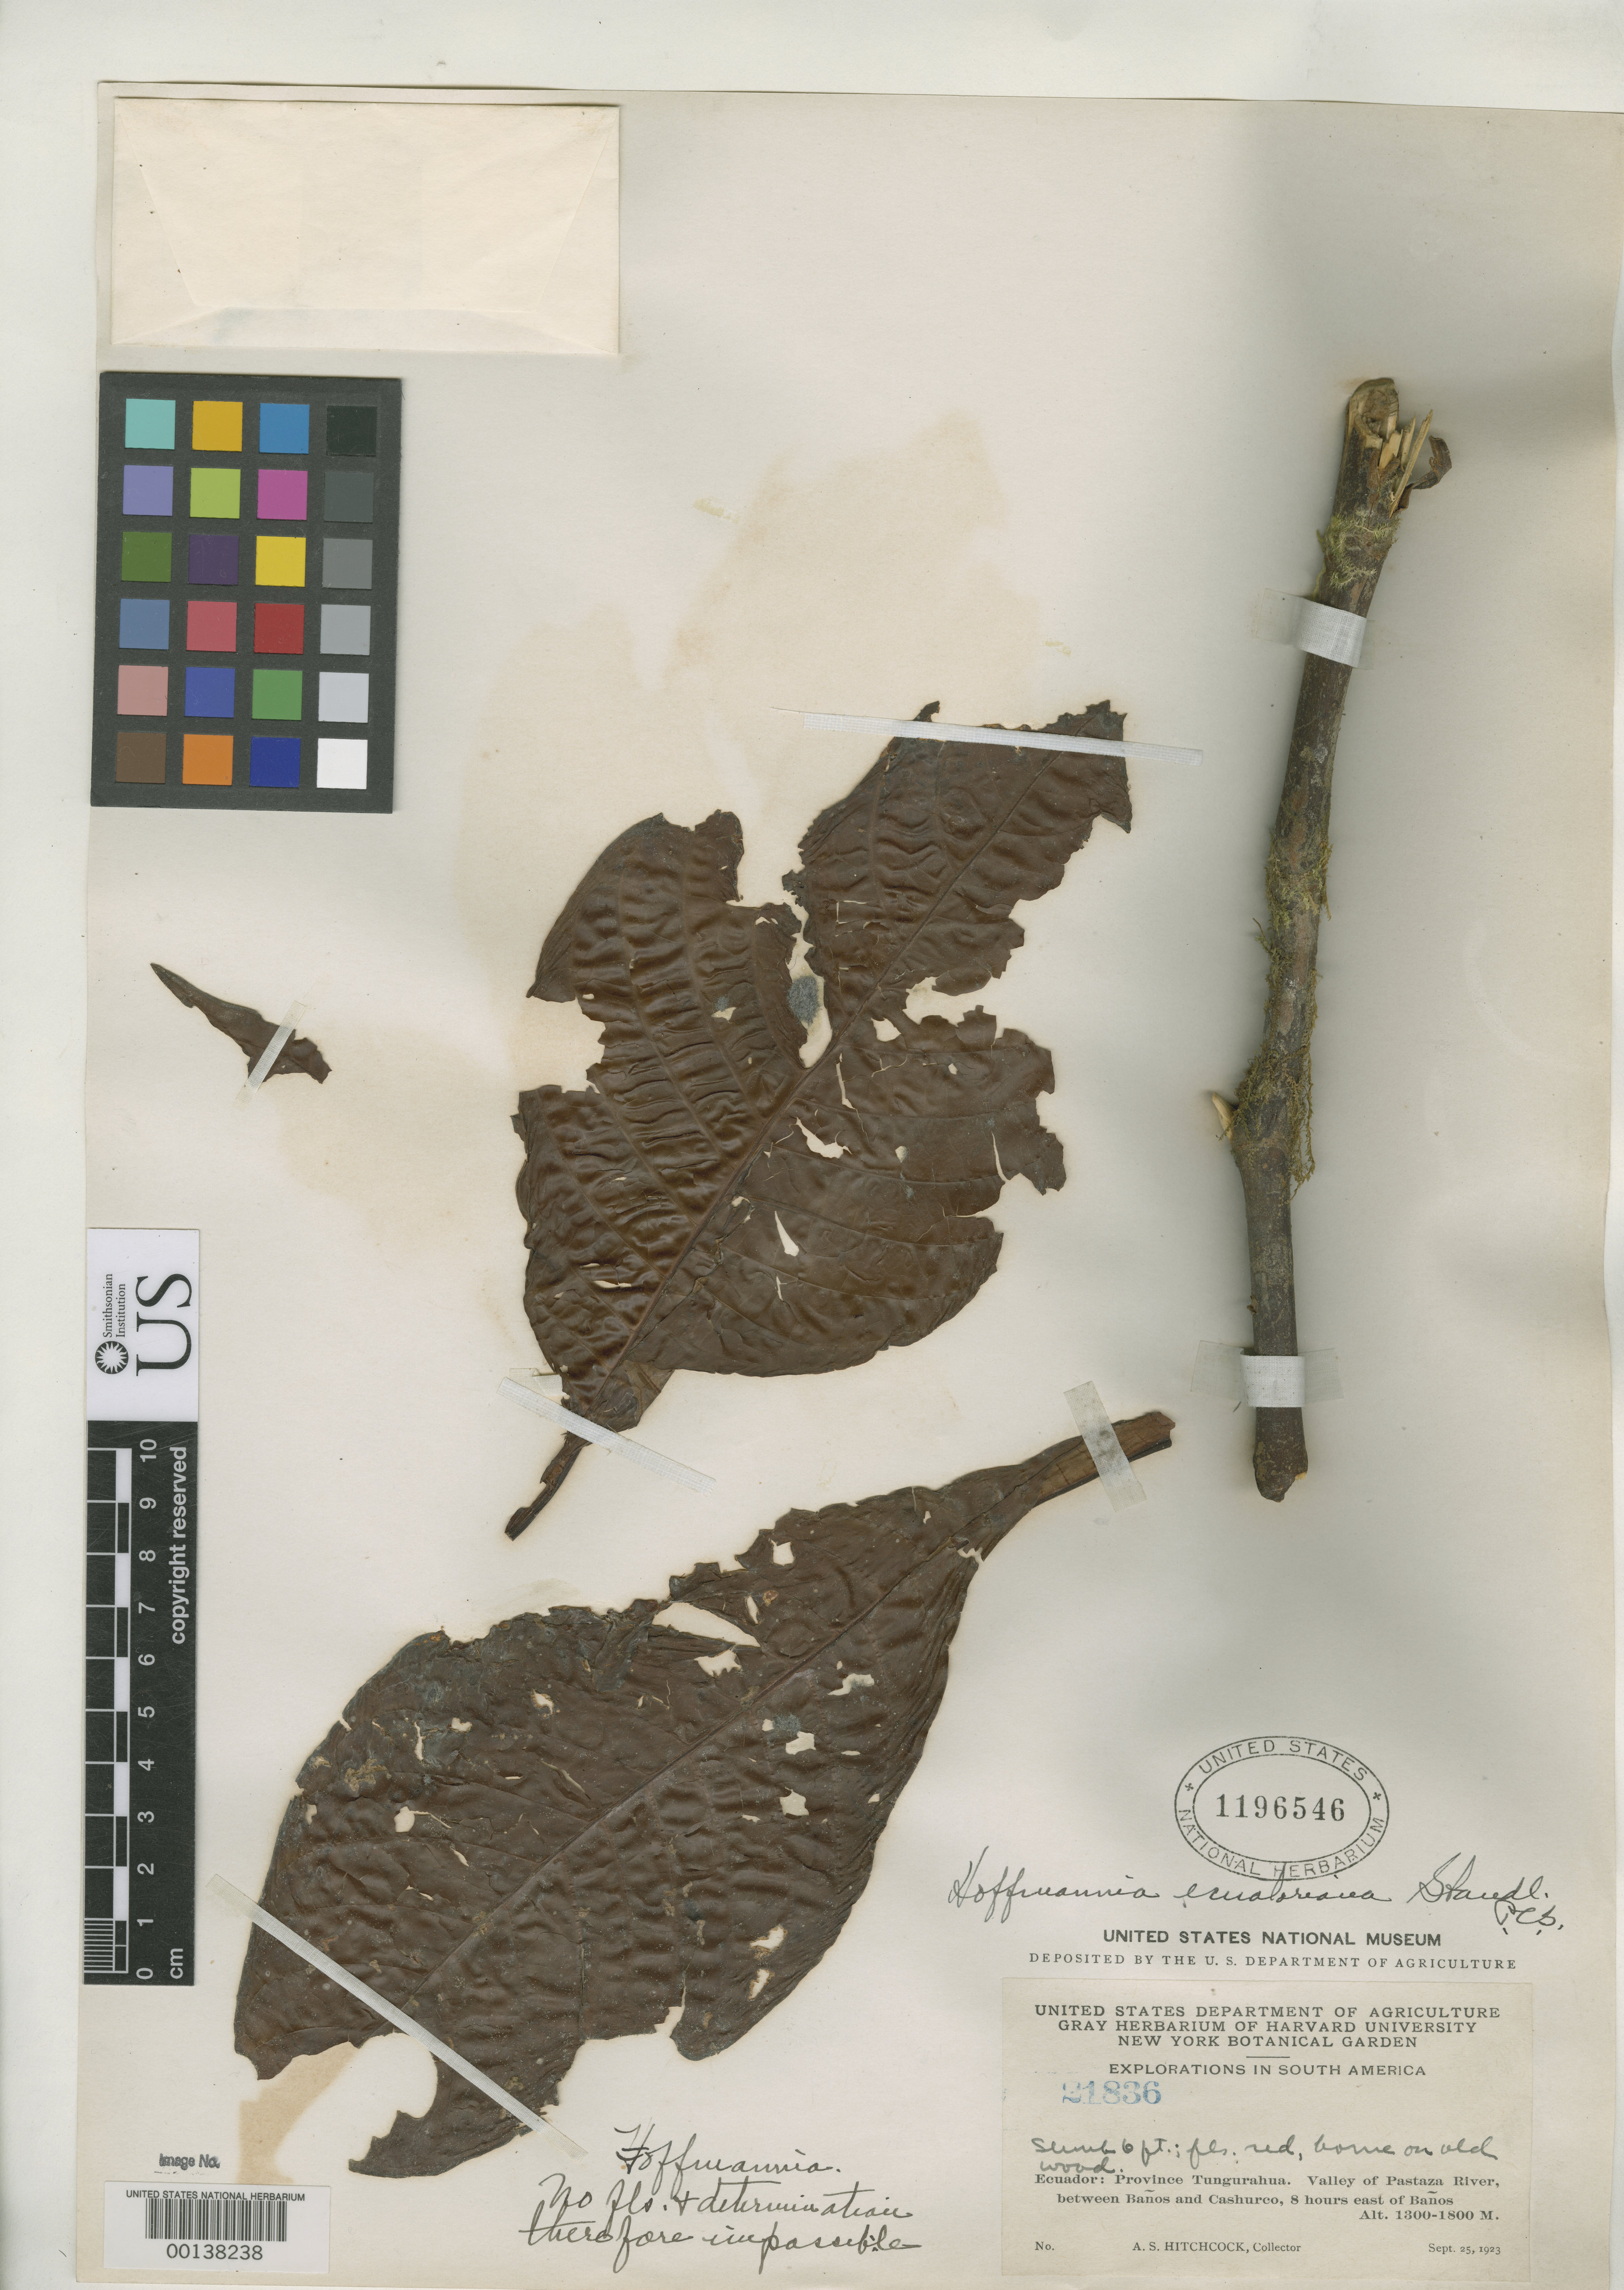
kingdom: Plantae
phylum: Tracheophyta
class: Magnoliopsida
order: Gentianales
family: Rubiaceae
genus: Hoffmannia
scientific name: Hoffmannia ecuatoriana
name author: Standl.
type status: Isotype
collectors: A. S. Hitchcock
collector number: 21836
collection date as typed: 25 Sep 1923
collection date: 1923-09-25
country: Ecuador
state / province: Tungurahua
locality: Valley of Pastaza River, between Banos and Cashurco.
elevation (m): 1300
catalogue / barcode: US 1196546